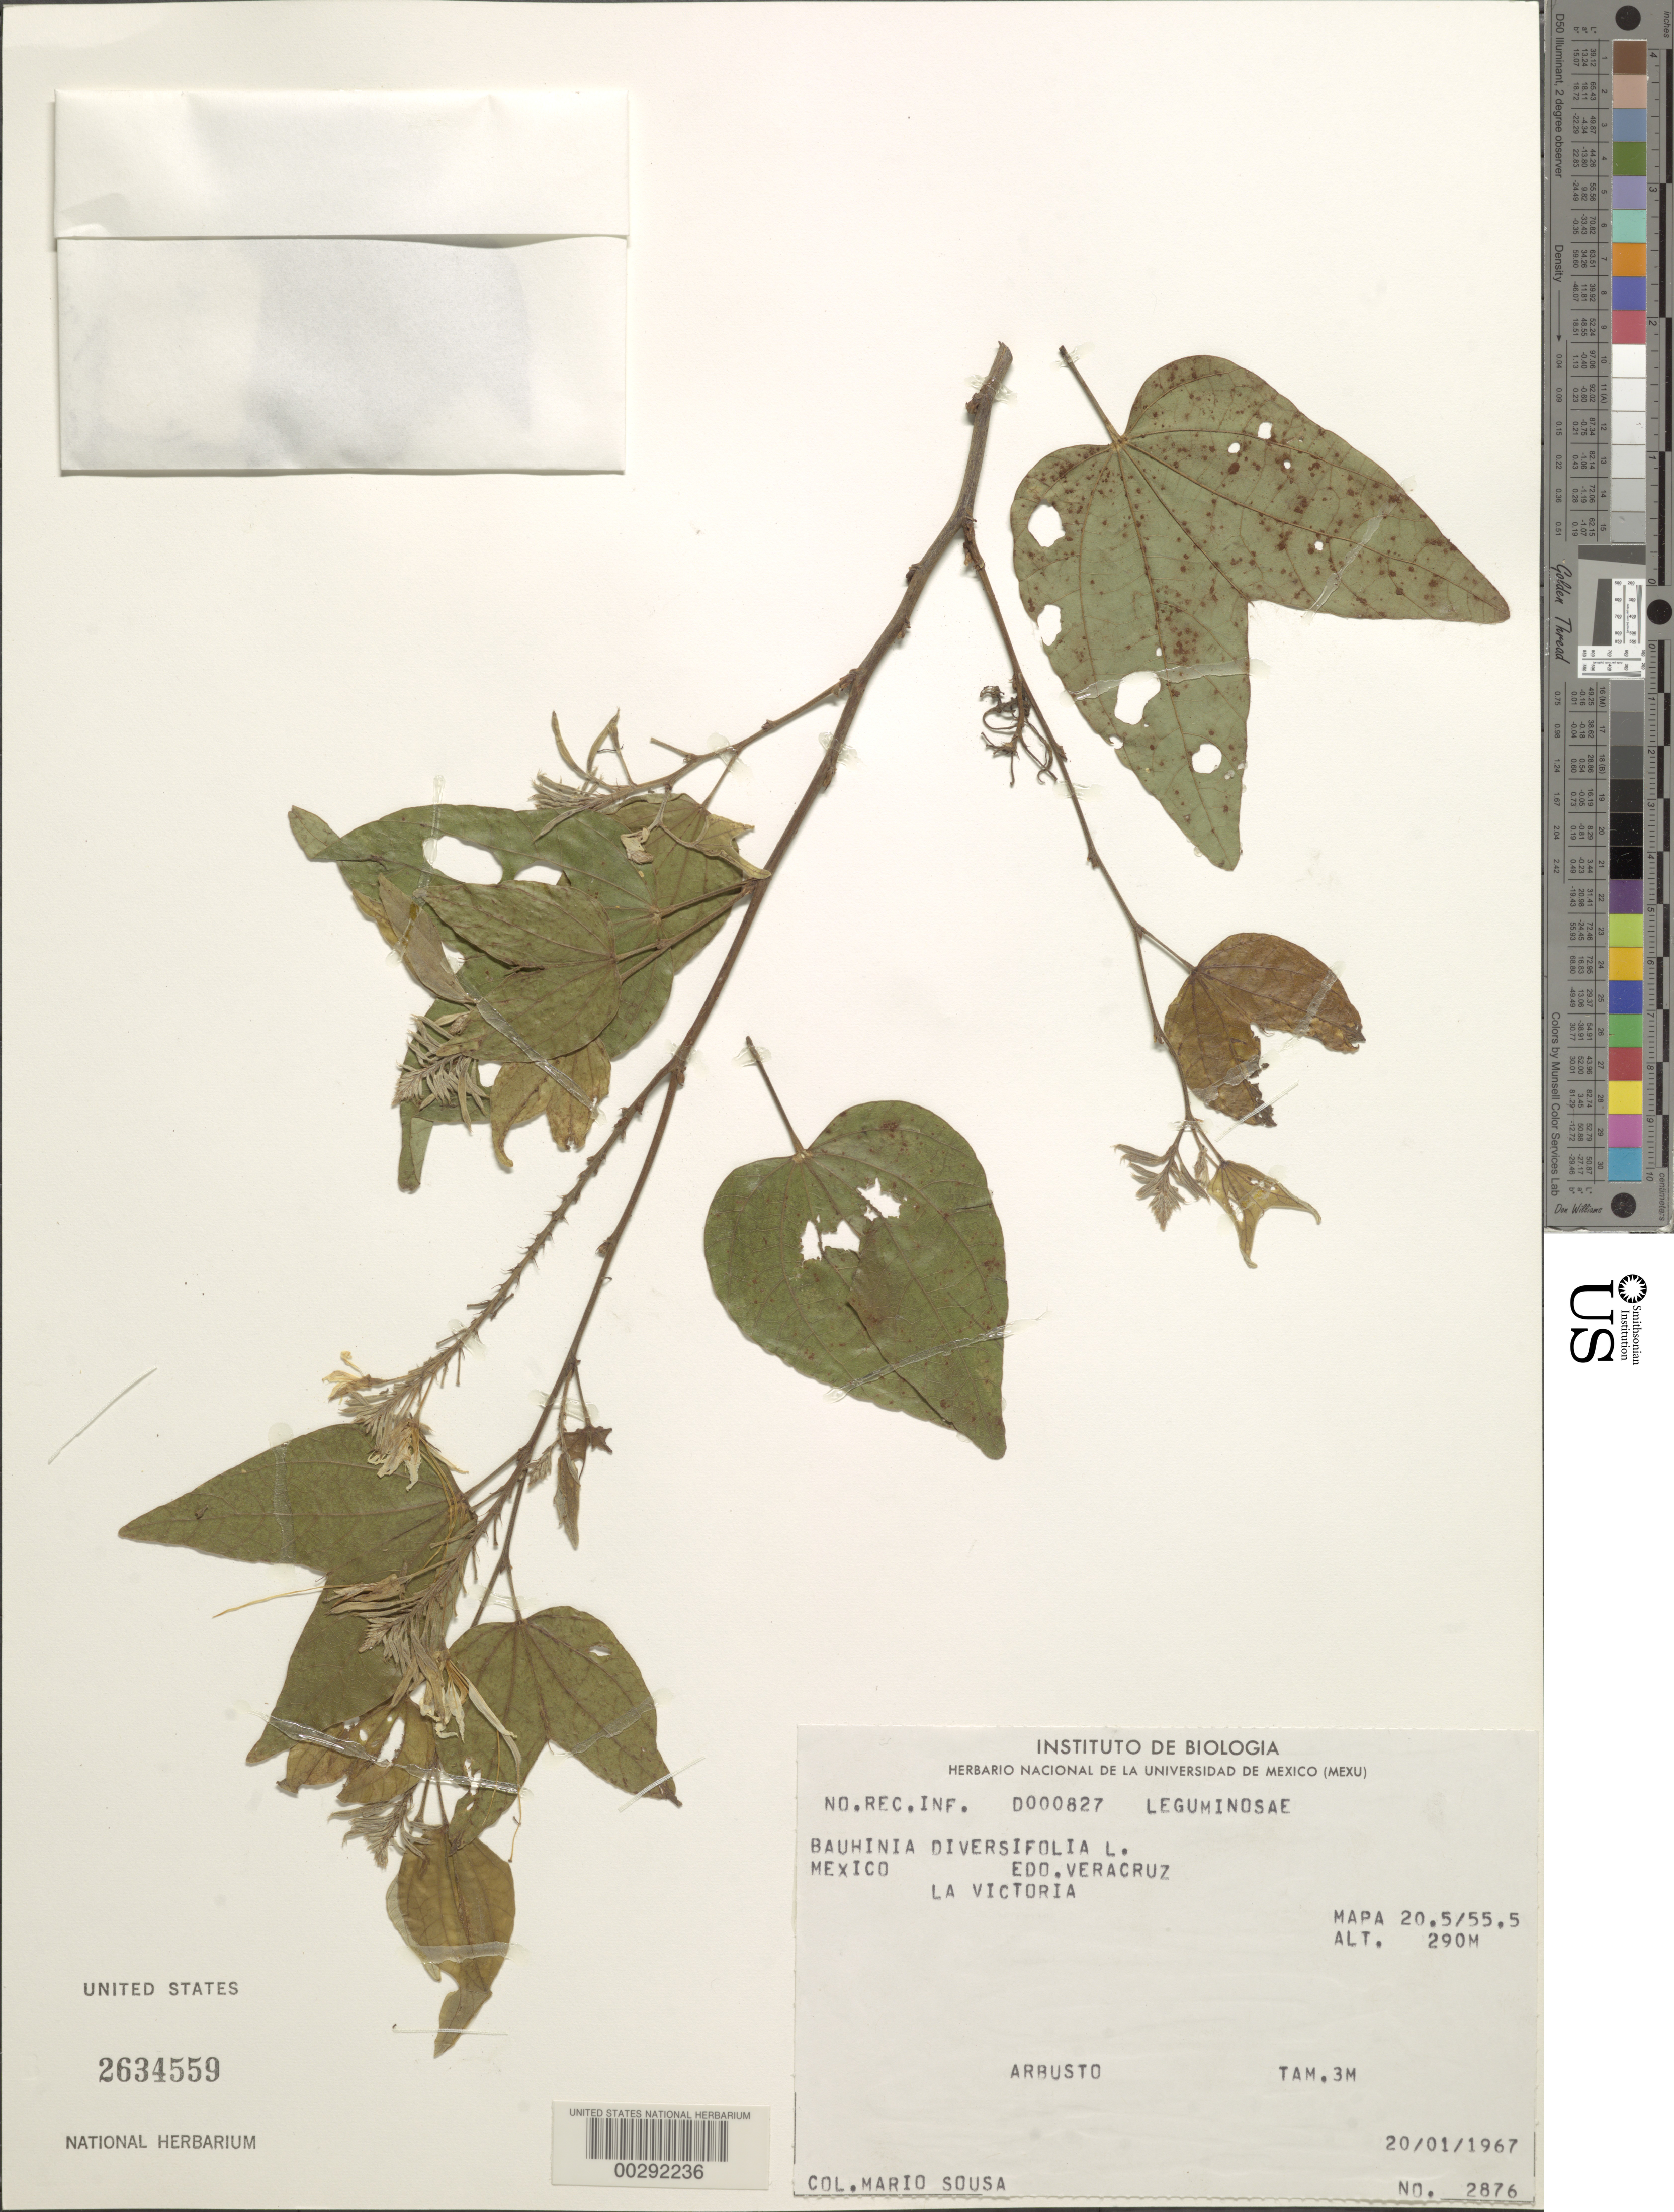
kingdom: Plantae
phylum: Tracheophyta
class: Magnoliopsida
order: Fabales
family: Fabaceae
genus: Bauhinia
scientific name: Bauhinia divaricata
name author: L.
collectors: M. Sousa S.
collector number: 2876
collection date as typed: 20 Jan 1967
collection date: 1967-01-20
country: Mexico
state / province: Veracruz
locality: La Victoria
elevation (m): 290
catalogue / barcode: US 2634559